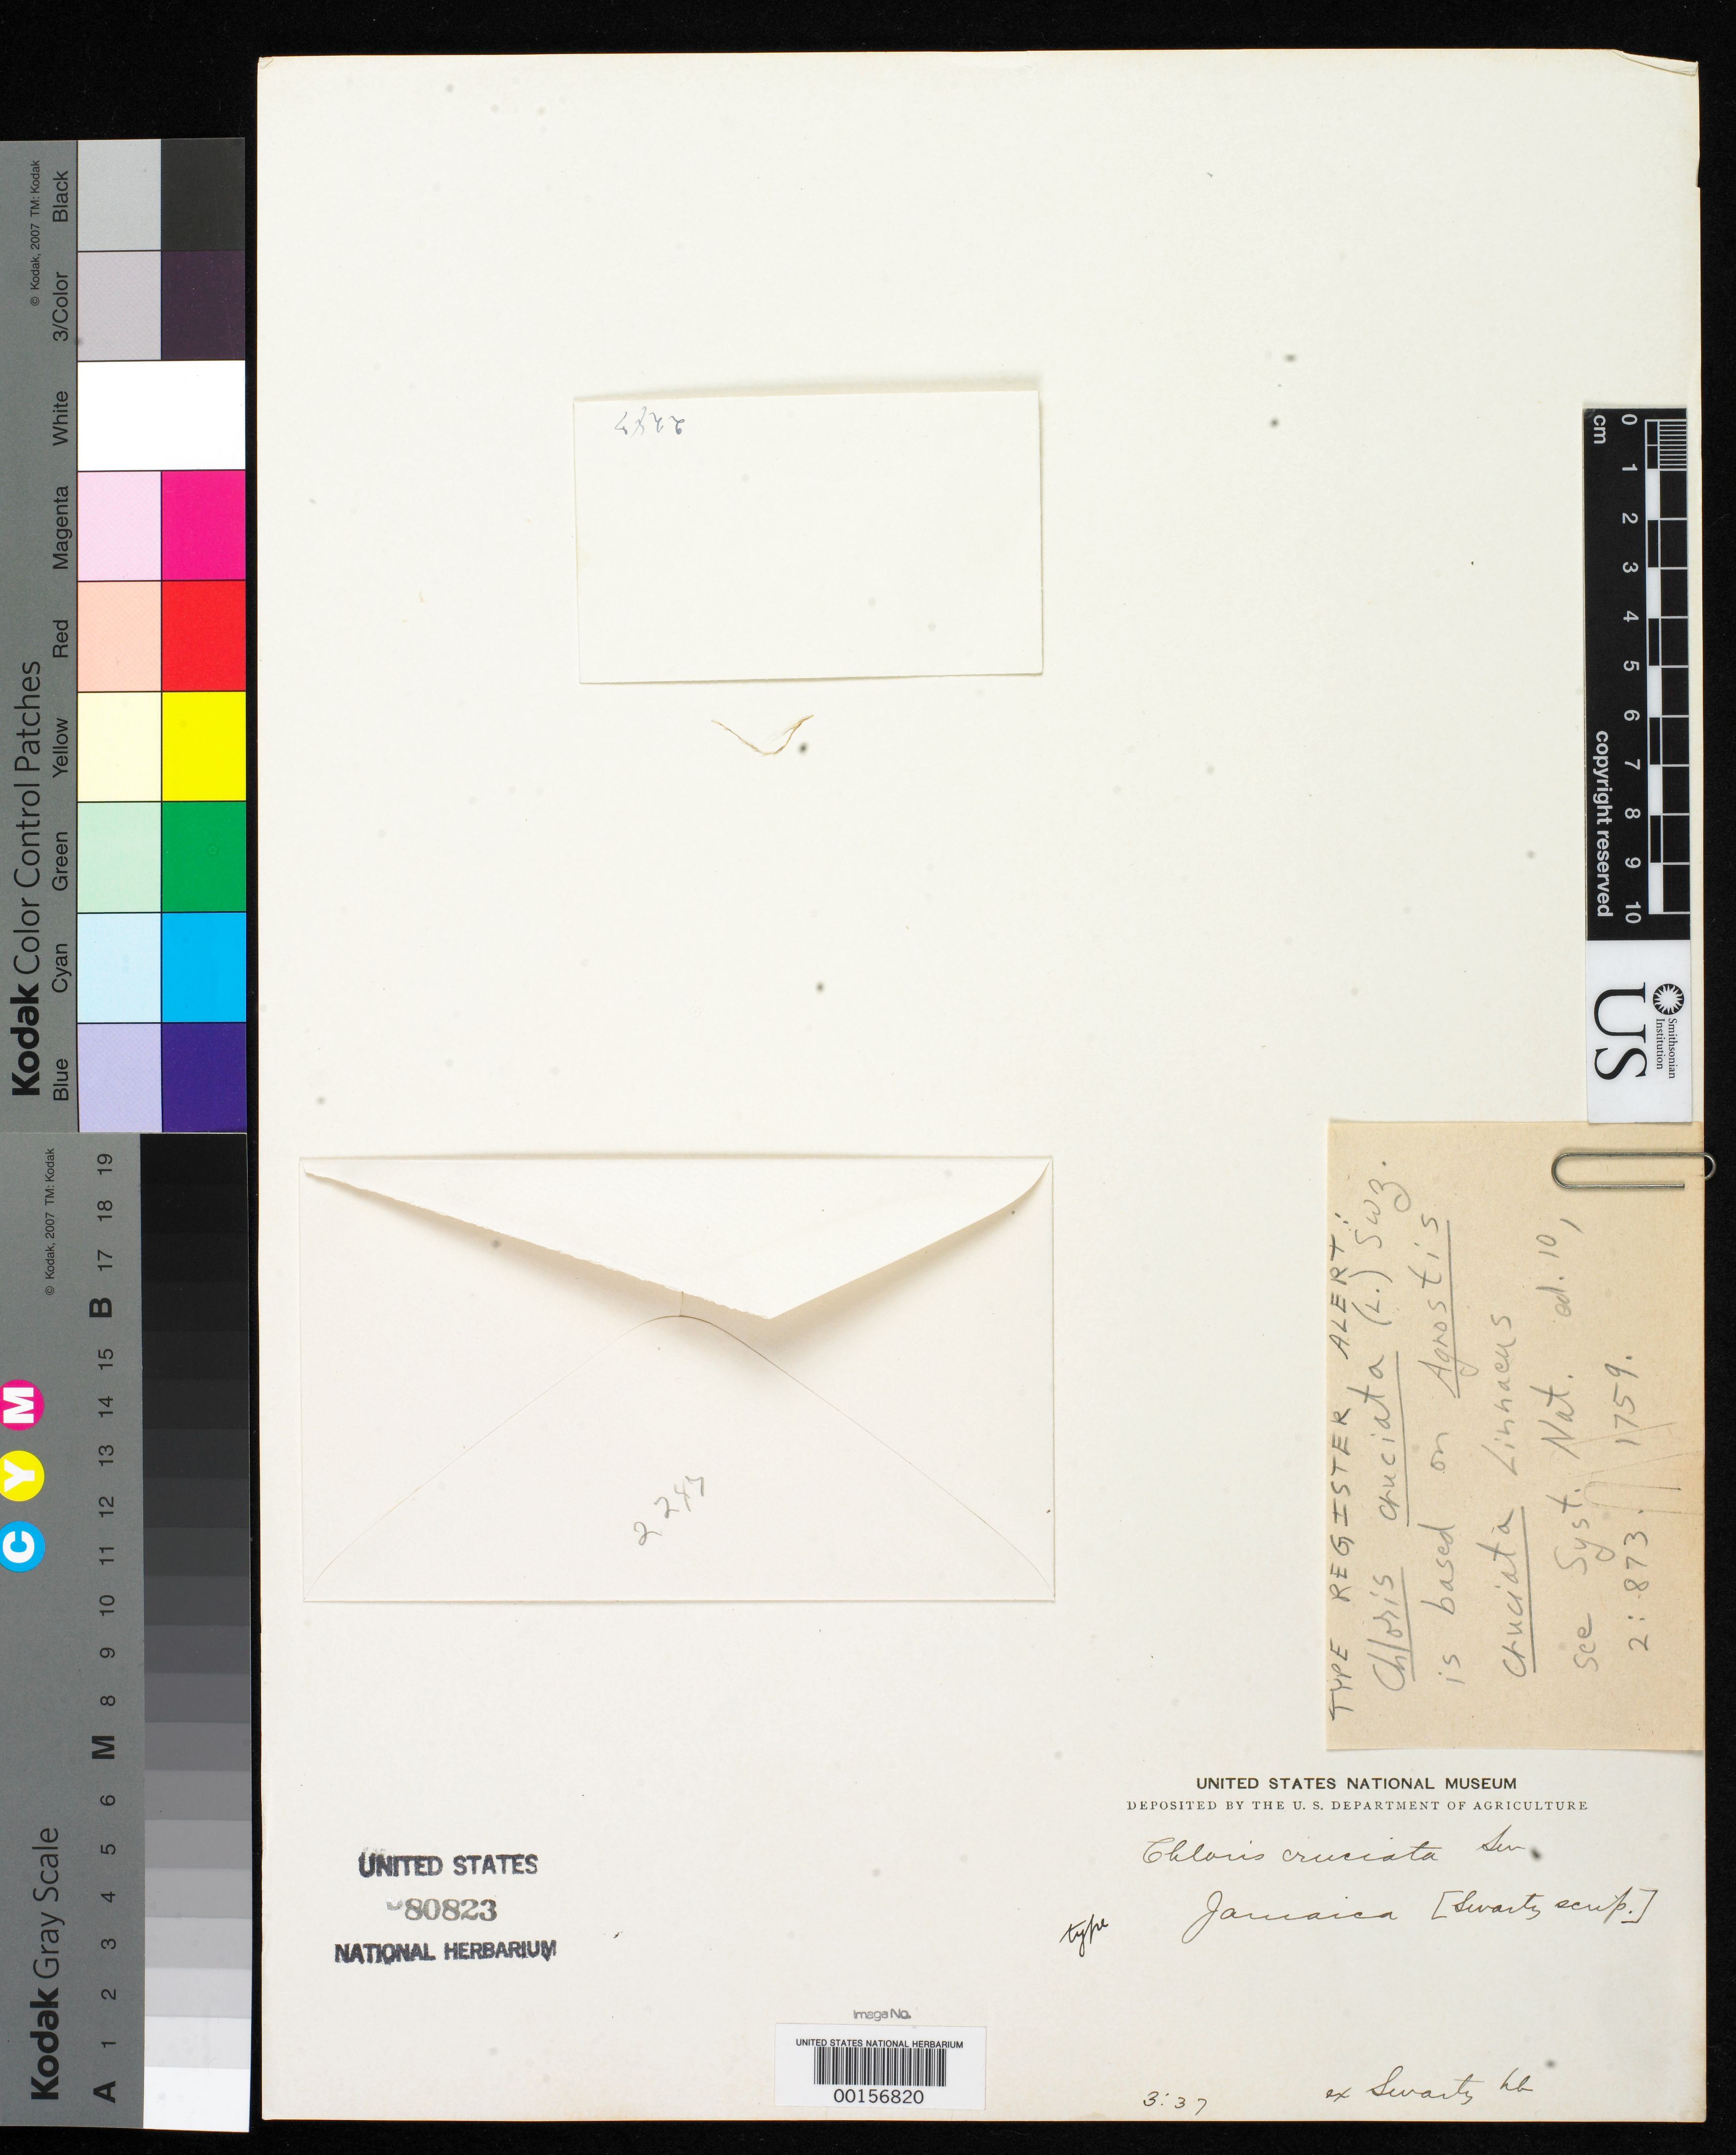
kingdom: Plantae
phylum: Tracheophyta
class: Liliopsida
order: Poales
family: Poaceae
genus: Agrostis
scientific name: Agrostis cruciata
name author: L.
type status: Type Fragment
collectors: C. Linnaeus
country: Jamaica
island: Greater Antilles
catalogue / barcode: US 80823